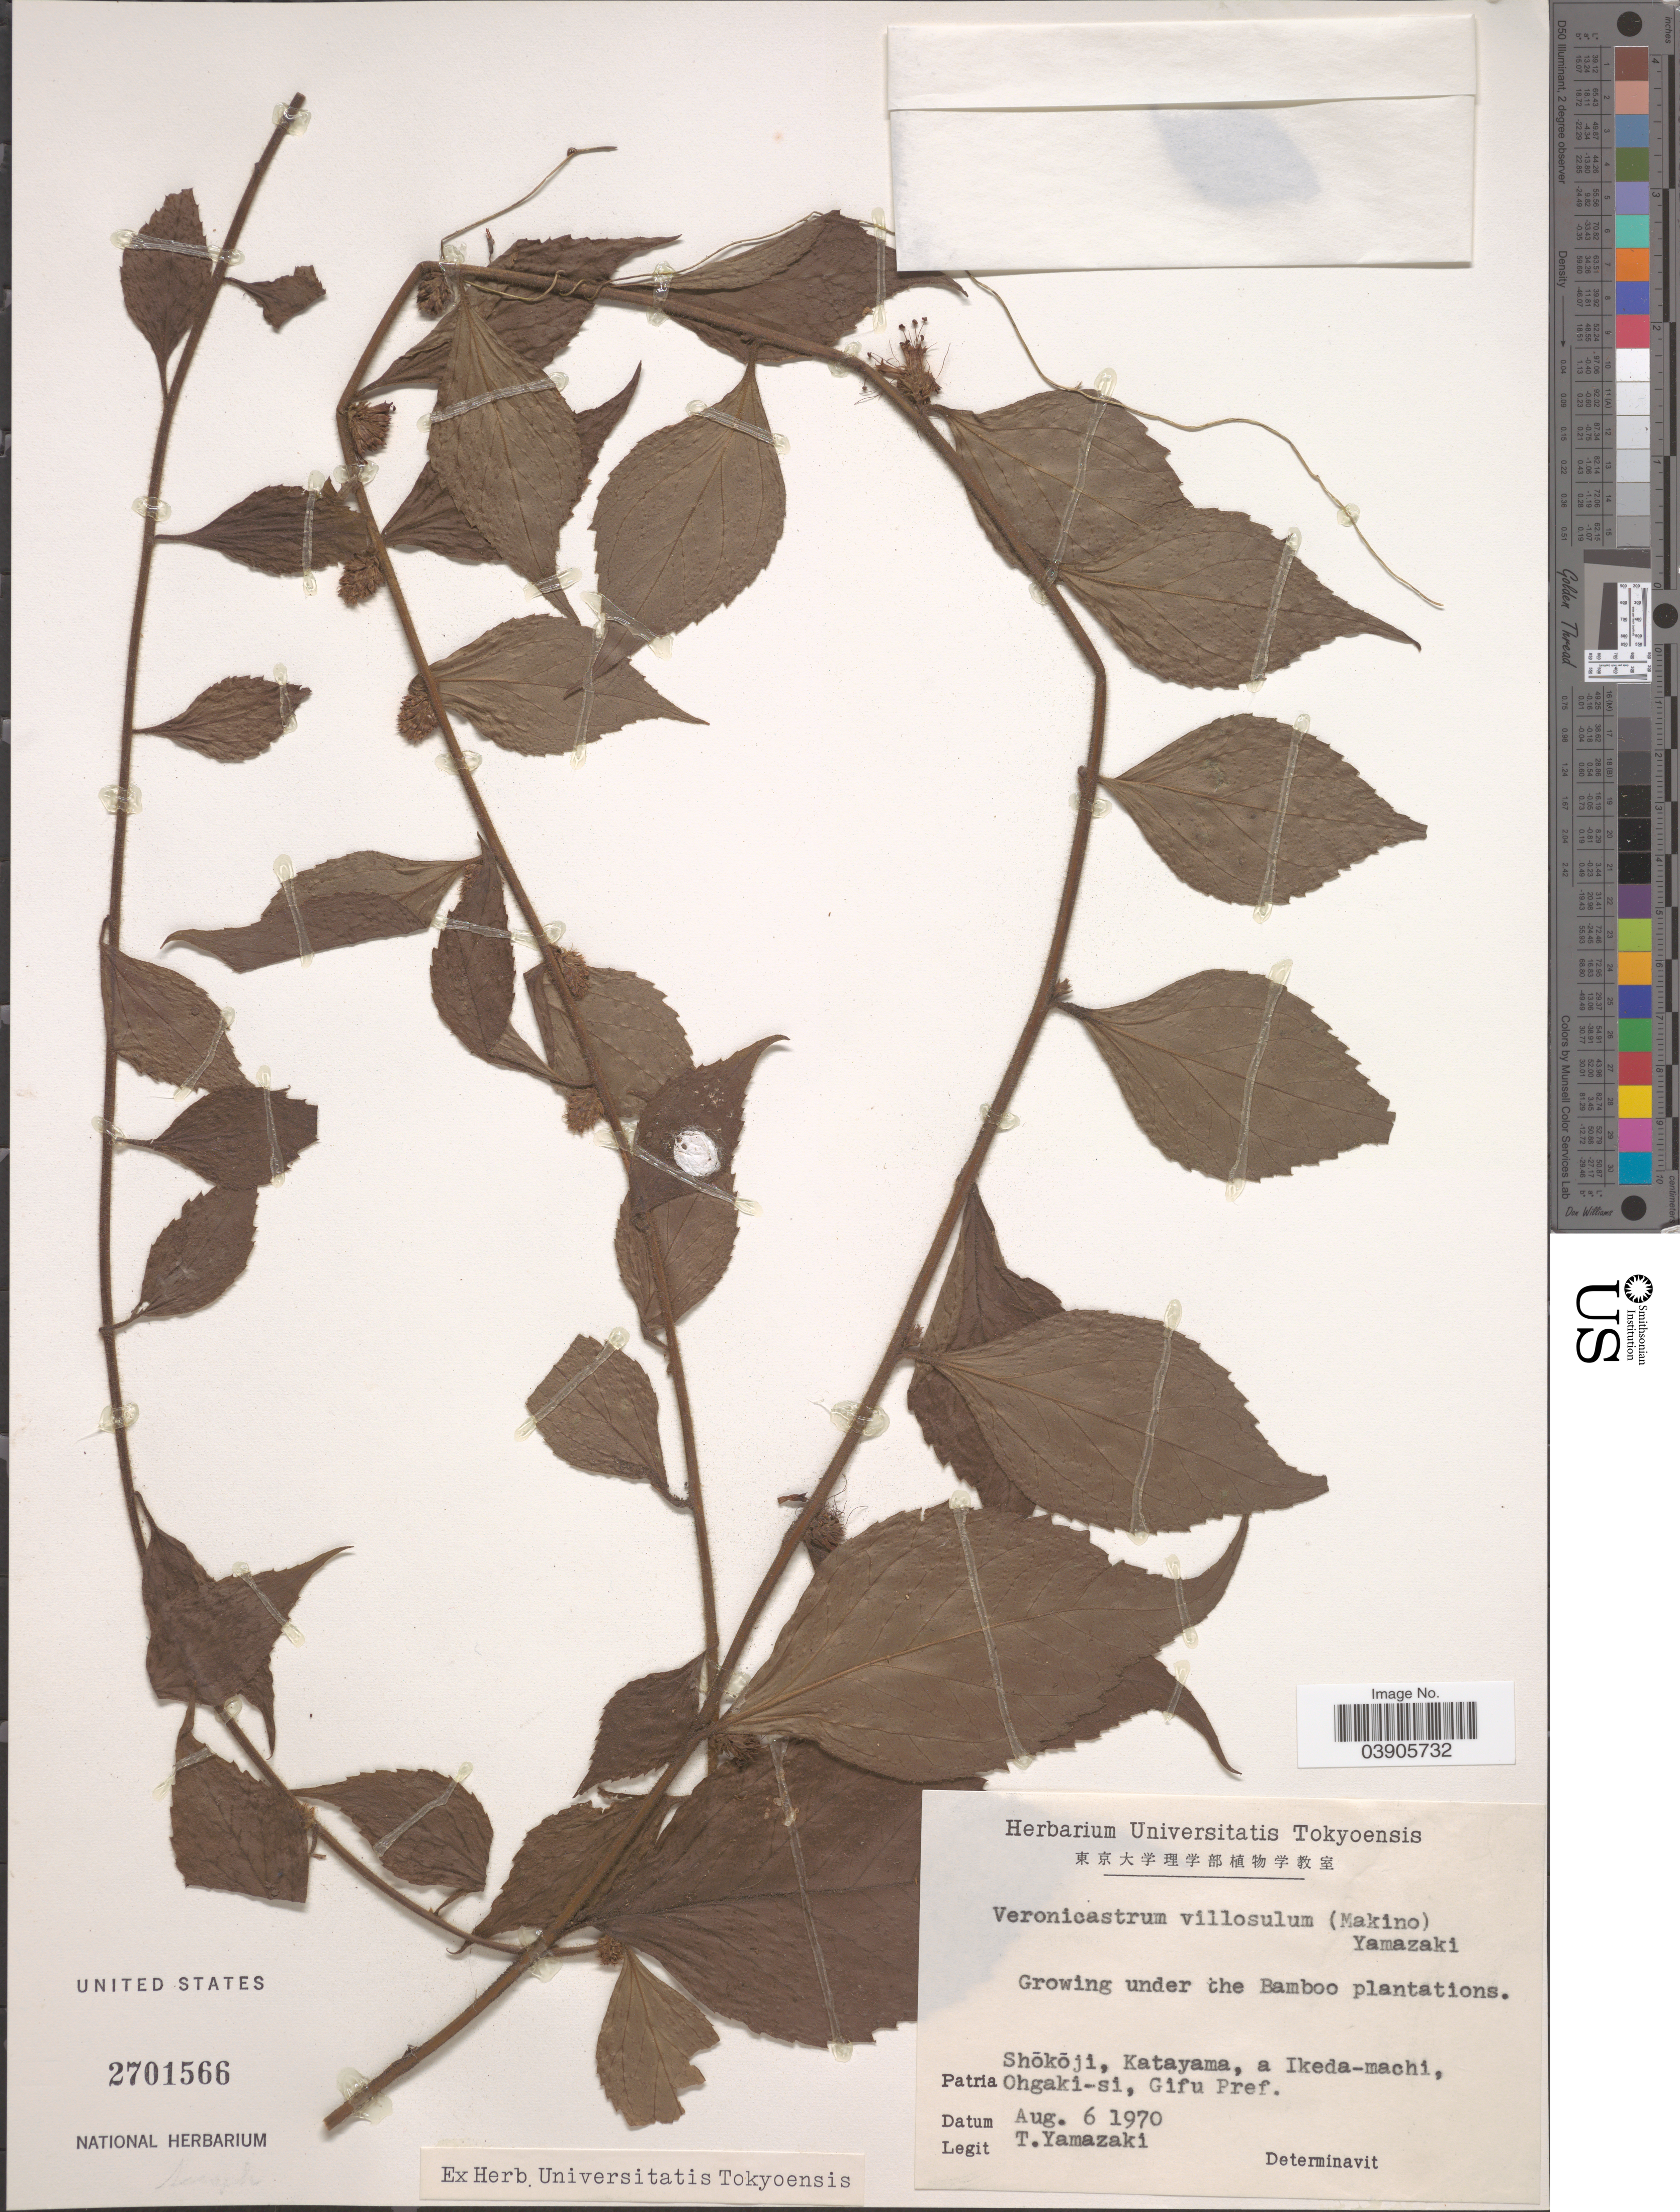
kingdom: Plantae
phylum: Tracheophyta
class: Magnoliopsida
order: Lamiales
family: Plantaginaceae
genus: Veronicastrum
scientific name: Veronicastrum villosulum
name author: (Miq.) T. Yamaz.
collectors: T. Yamazaki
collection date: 1970-08-06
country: Japan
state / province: Gihu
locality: Growing under the Bamboo plantations. Shōkōji, Katayama, a Ikeda-machi, Ohgaki-si, Gifu Pref.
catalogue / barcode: US 2701566